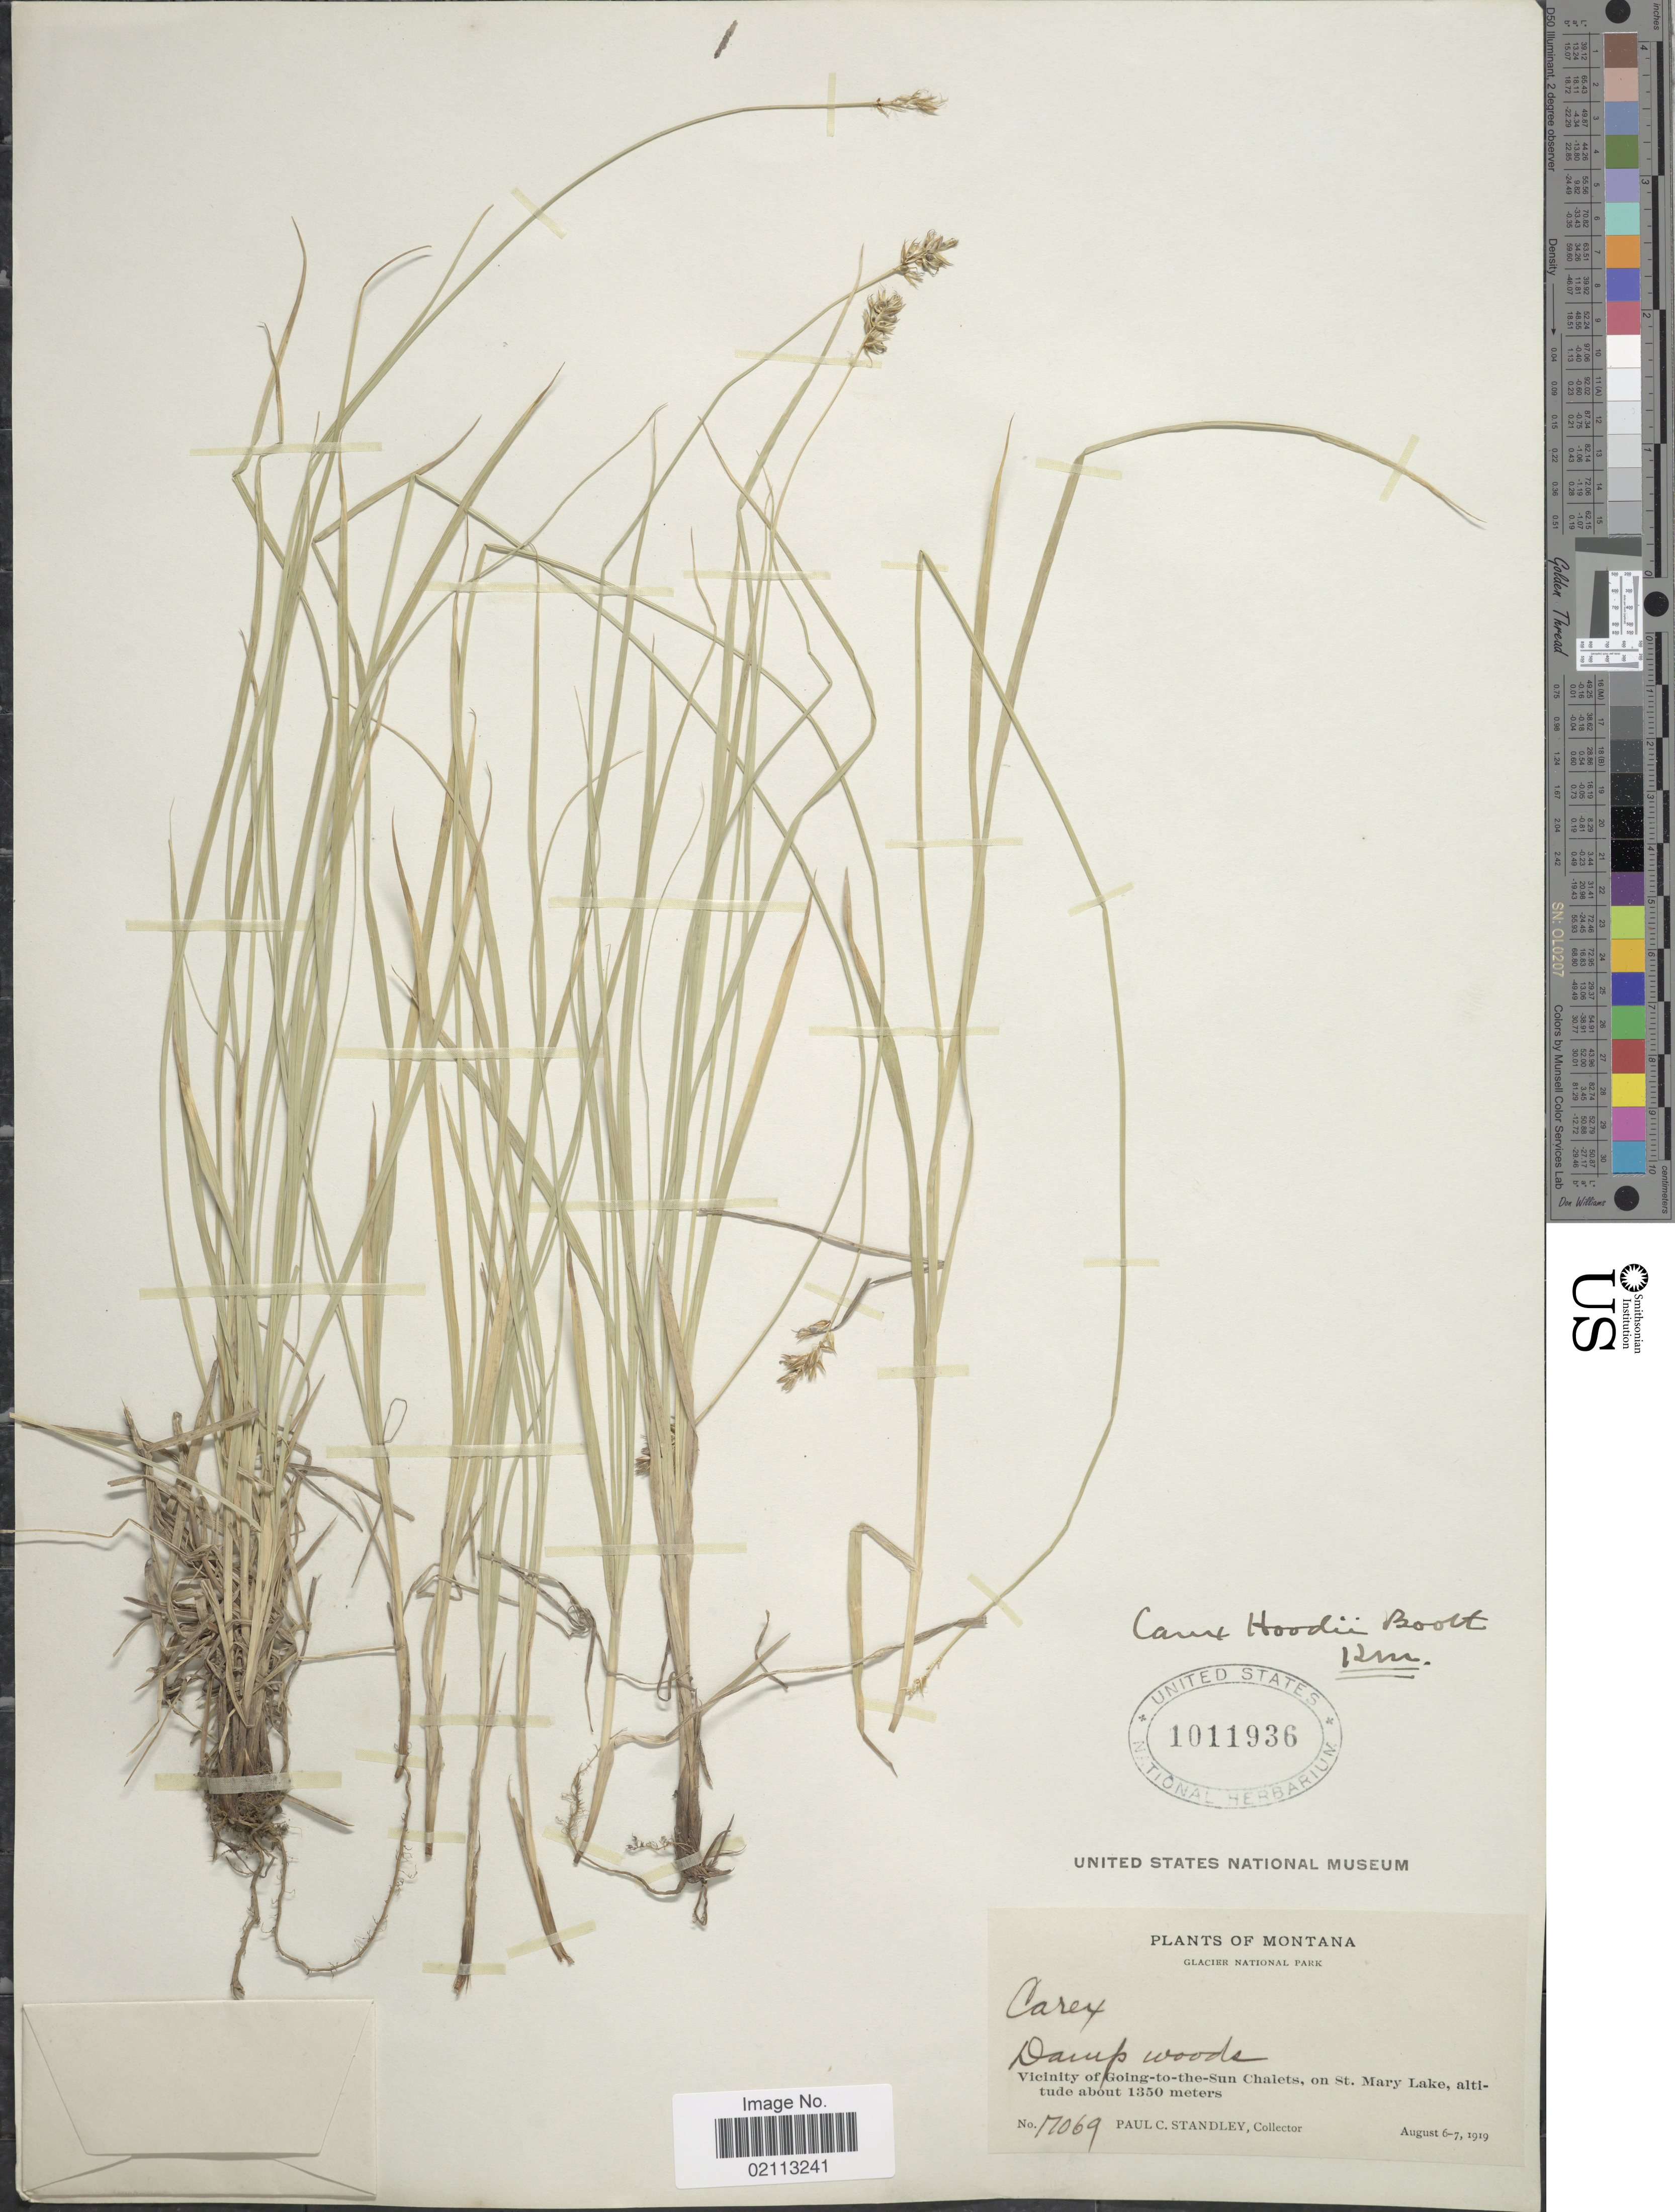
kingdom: Plantae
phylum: Tracheophyta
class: Liliopsida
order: Poales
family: Cyperaceae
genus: Carex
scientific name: Carex hoodii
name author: Boott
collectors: P. C. Standley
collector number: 17069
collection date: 1919-08-06/1919-08-07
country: United States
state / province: Montana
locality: Glacier National Park. Vicinity of Going- to- the Sun Chalets, on St. Mary Lake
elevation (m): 1350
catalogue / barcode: US 1011936